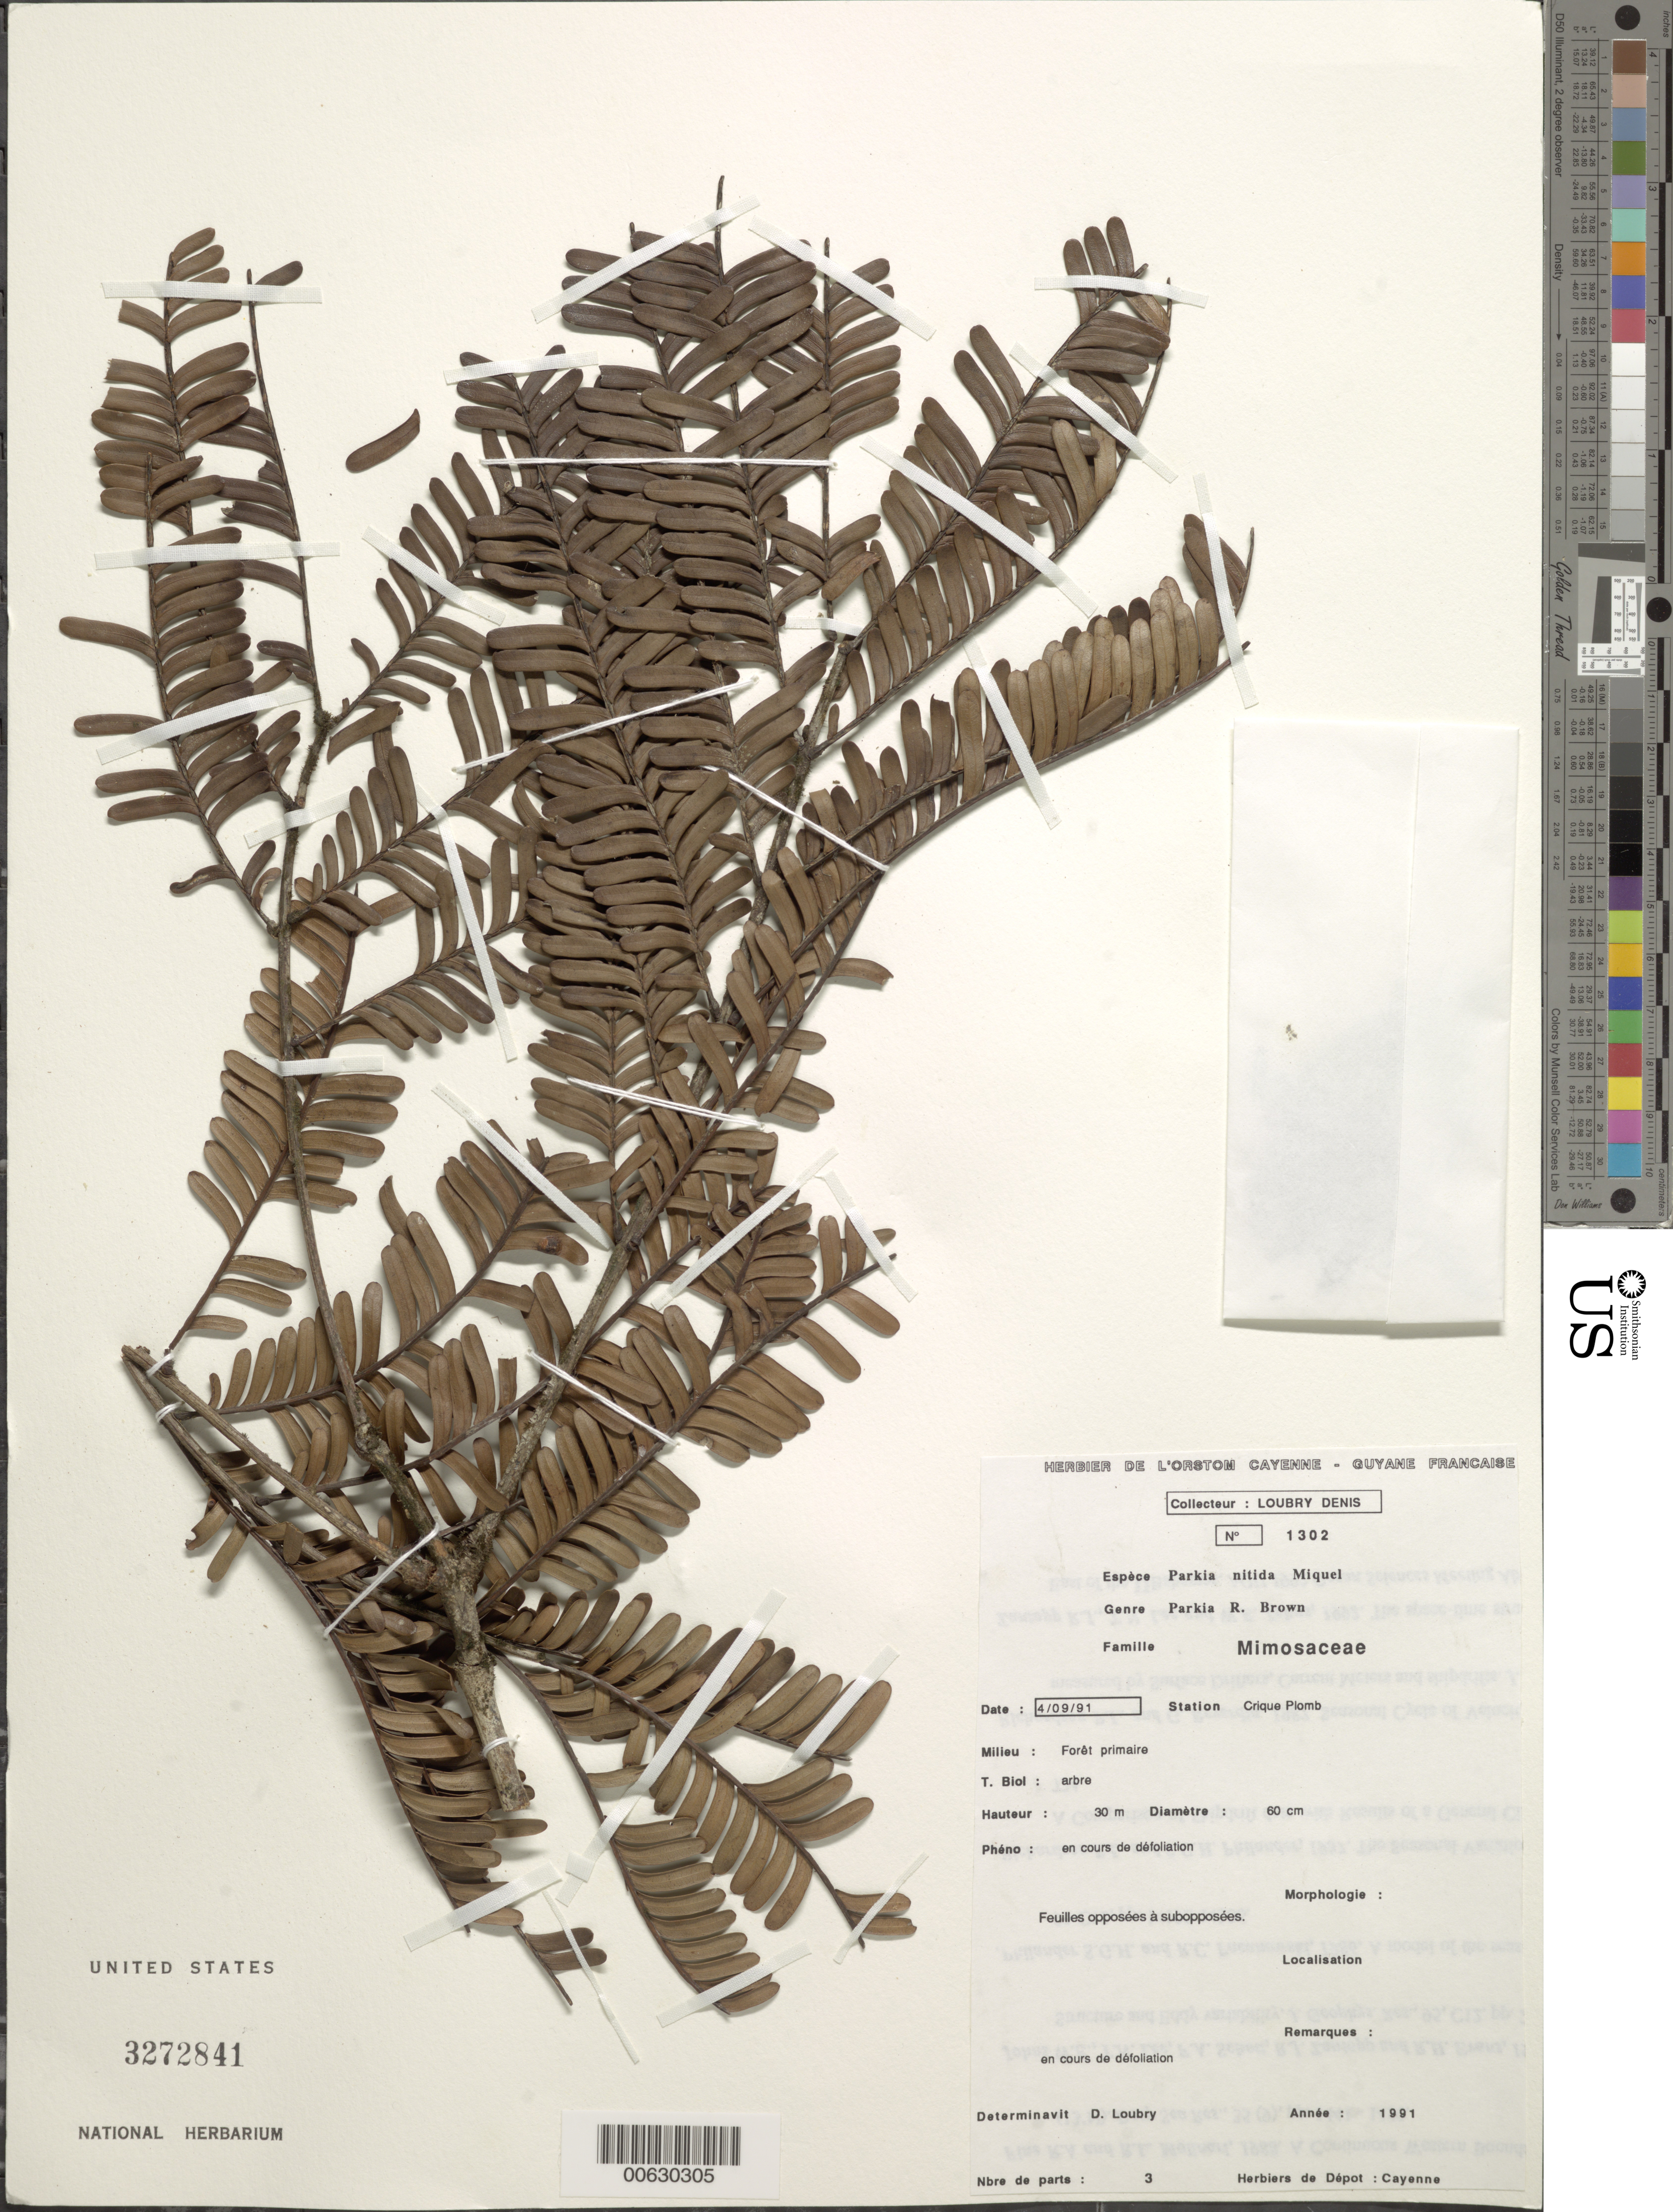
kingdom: Plantae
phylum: Tracheophyta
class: Magnoliopsida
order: Fabales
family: Fabaceae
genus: Parkia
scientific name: Parkia nitida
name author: Miq.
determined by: Loubry, D.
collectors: D. Loubry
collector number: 1302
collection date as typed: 4-Sep-91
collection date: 1991-09-04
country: French Guiana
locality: Crique Plomb, Bassin du Sinnamary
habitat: Foret primaire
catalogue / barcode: US 3272841